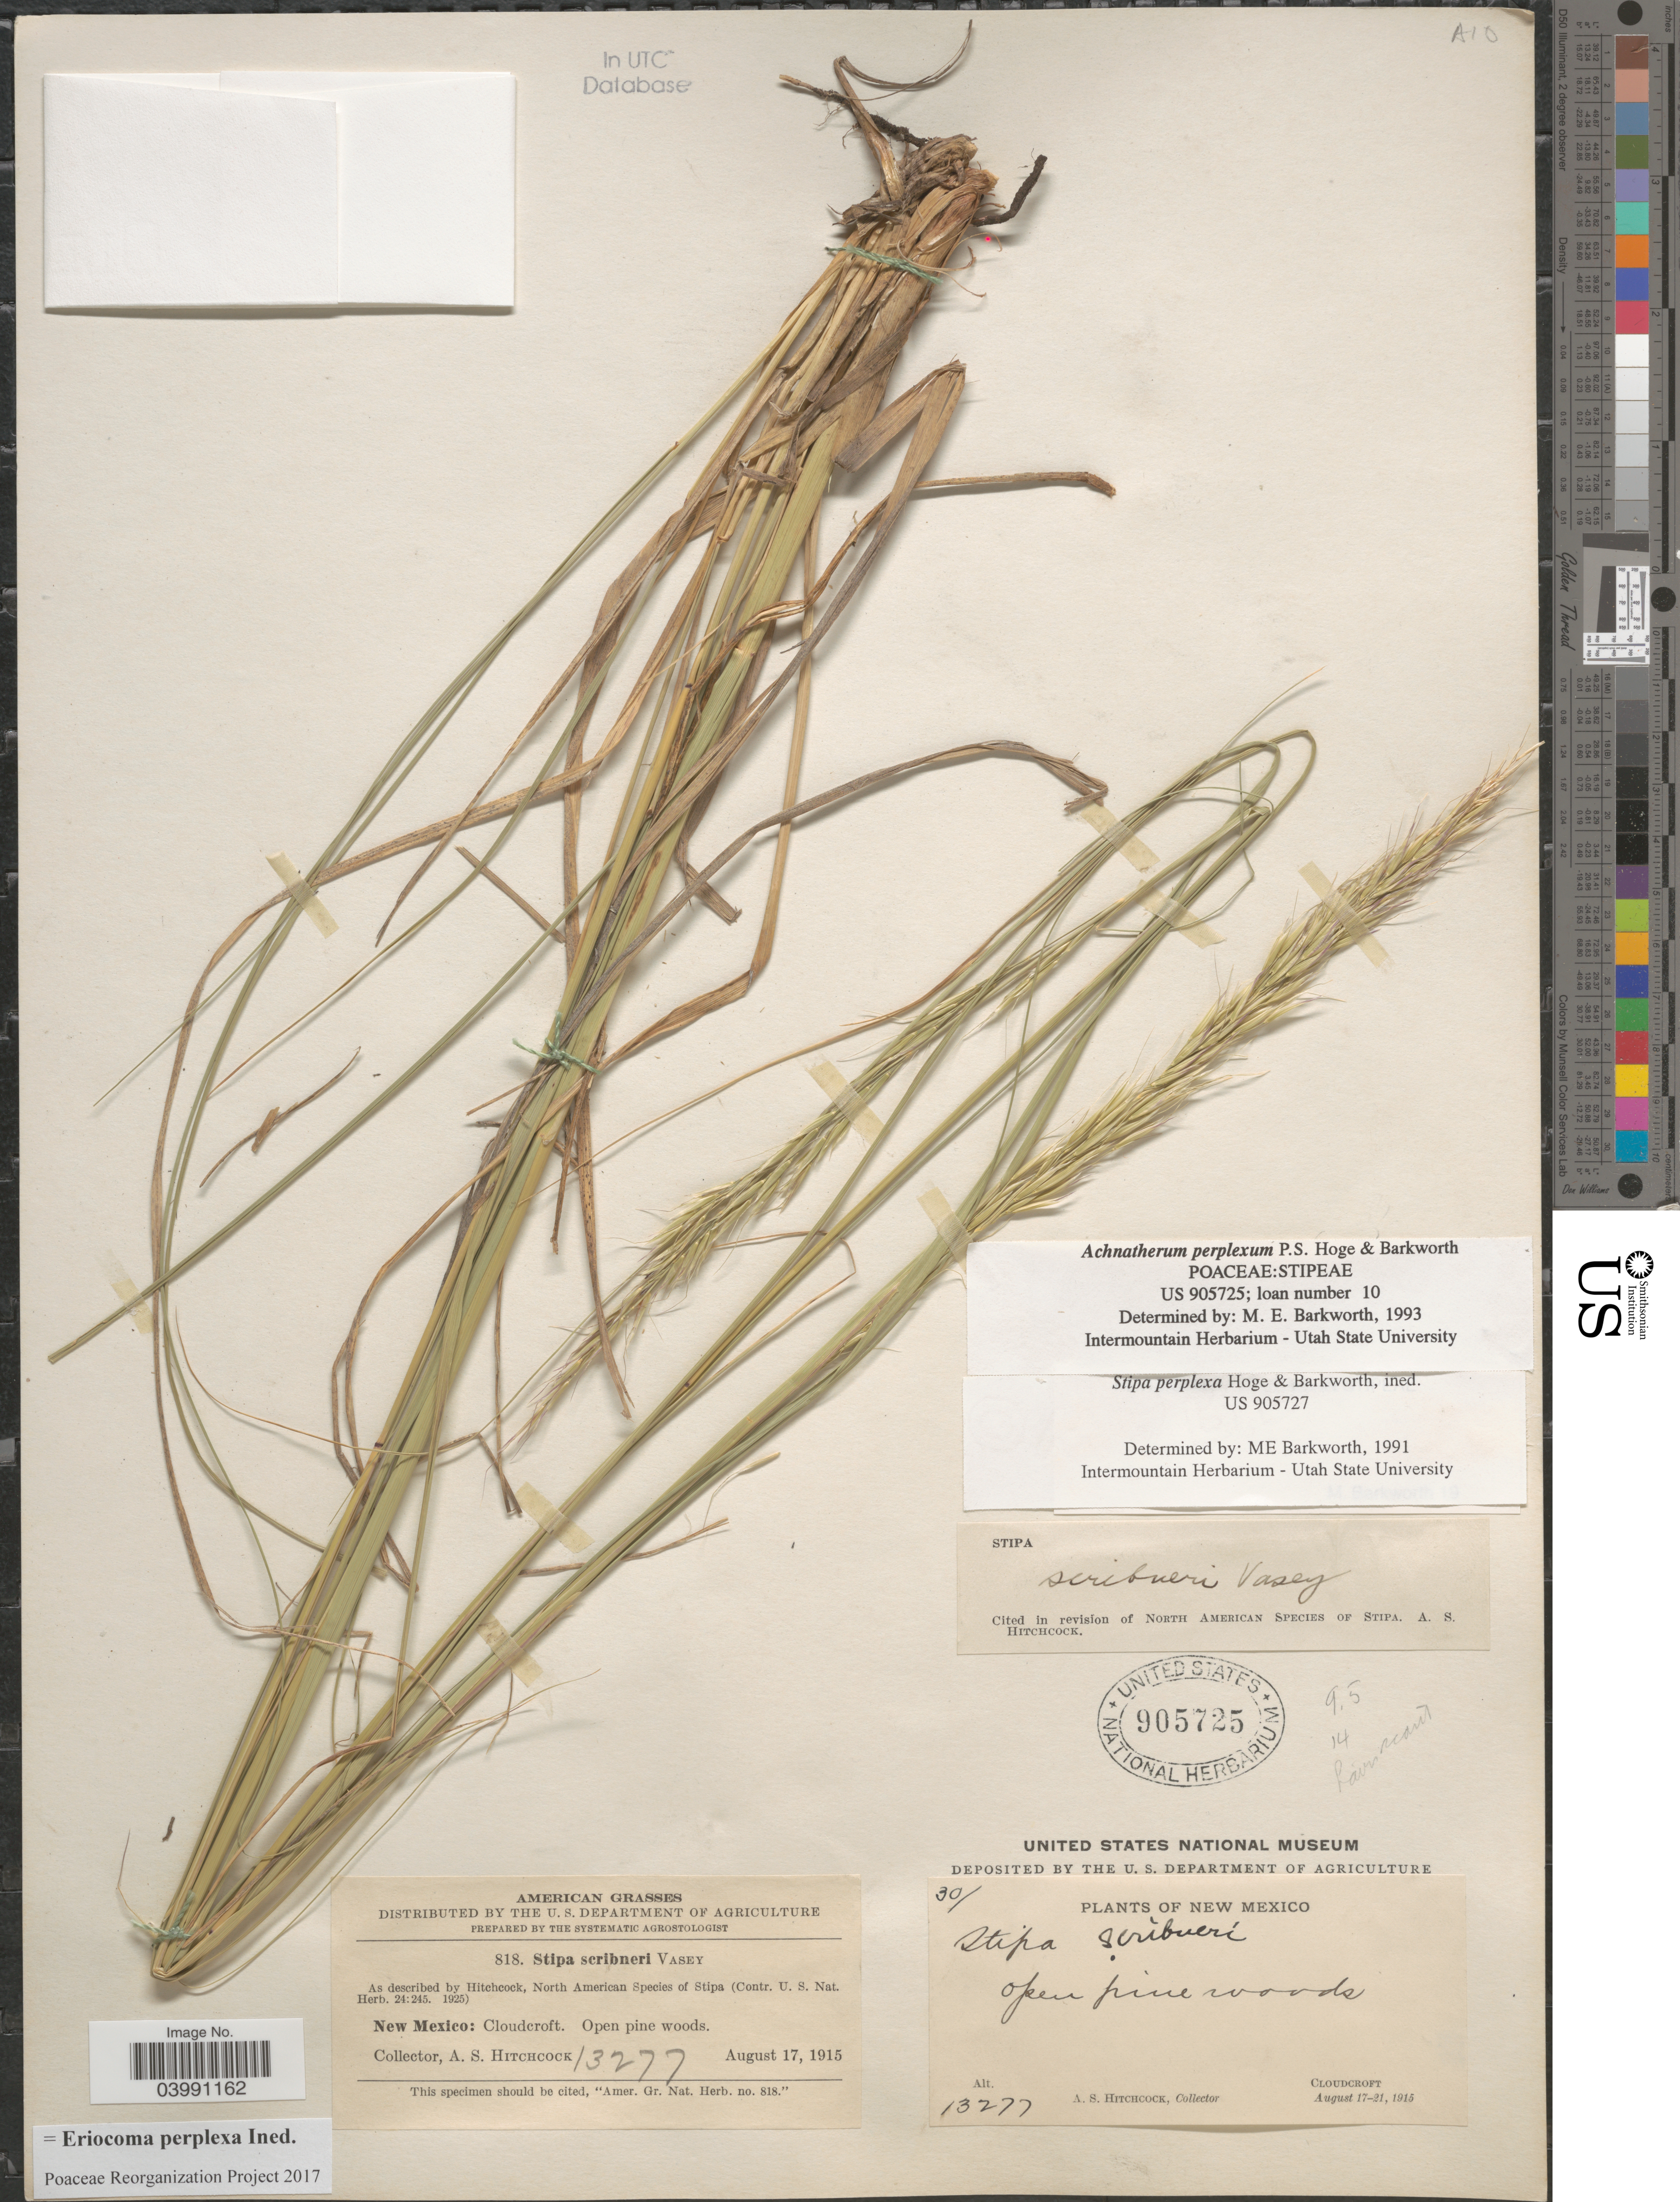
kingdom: Plantae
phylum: Tracheophyta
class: Liliopsida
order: Poales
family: Poaceae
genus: Eriocoma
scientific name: Eriocoma perplexa ined.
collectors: A. S. Hitchcock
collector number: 13277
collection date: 1915-08-17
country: United States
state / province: New Mexico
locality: Cloudcroft.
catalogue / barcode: US 905725